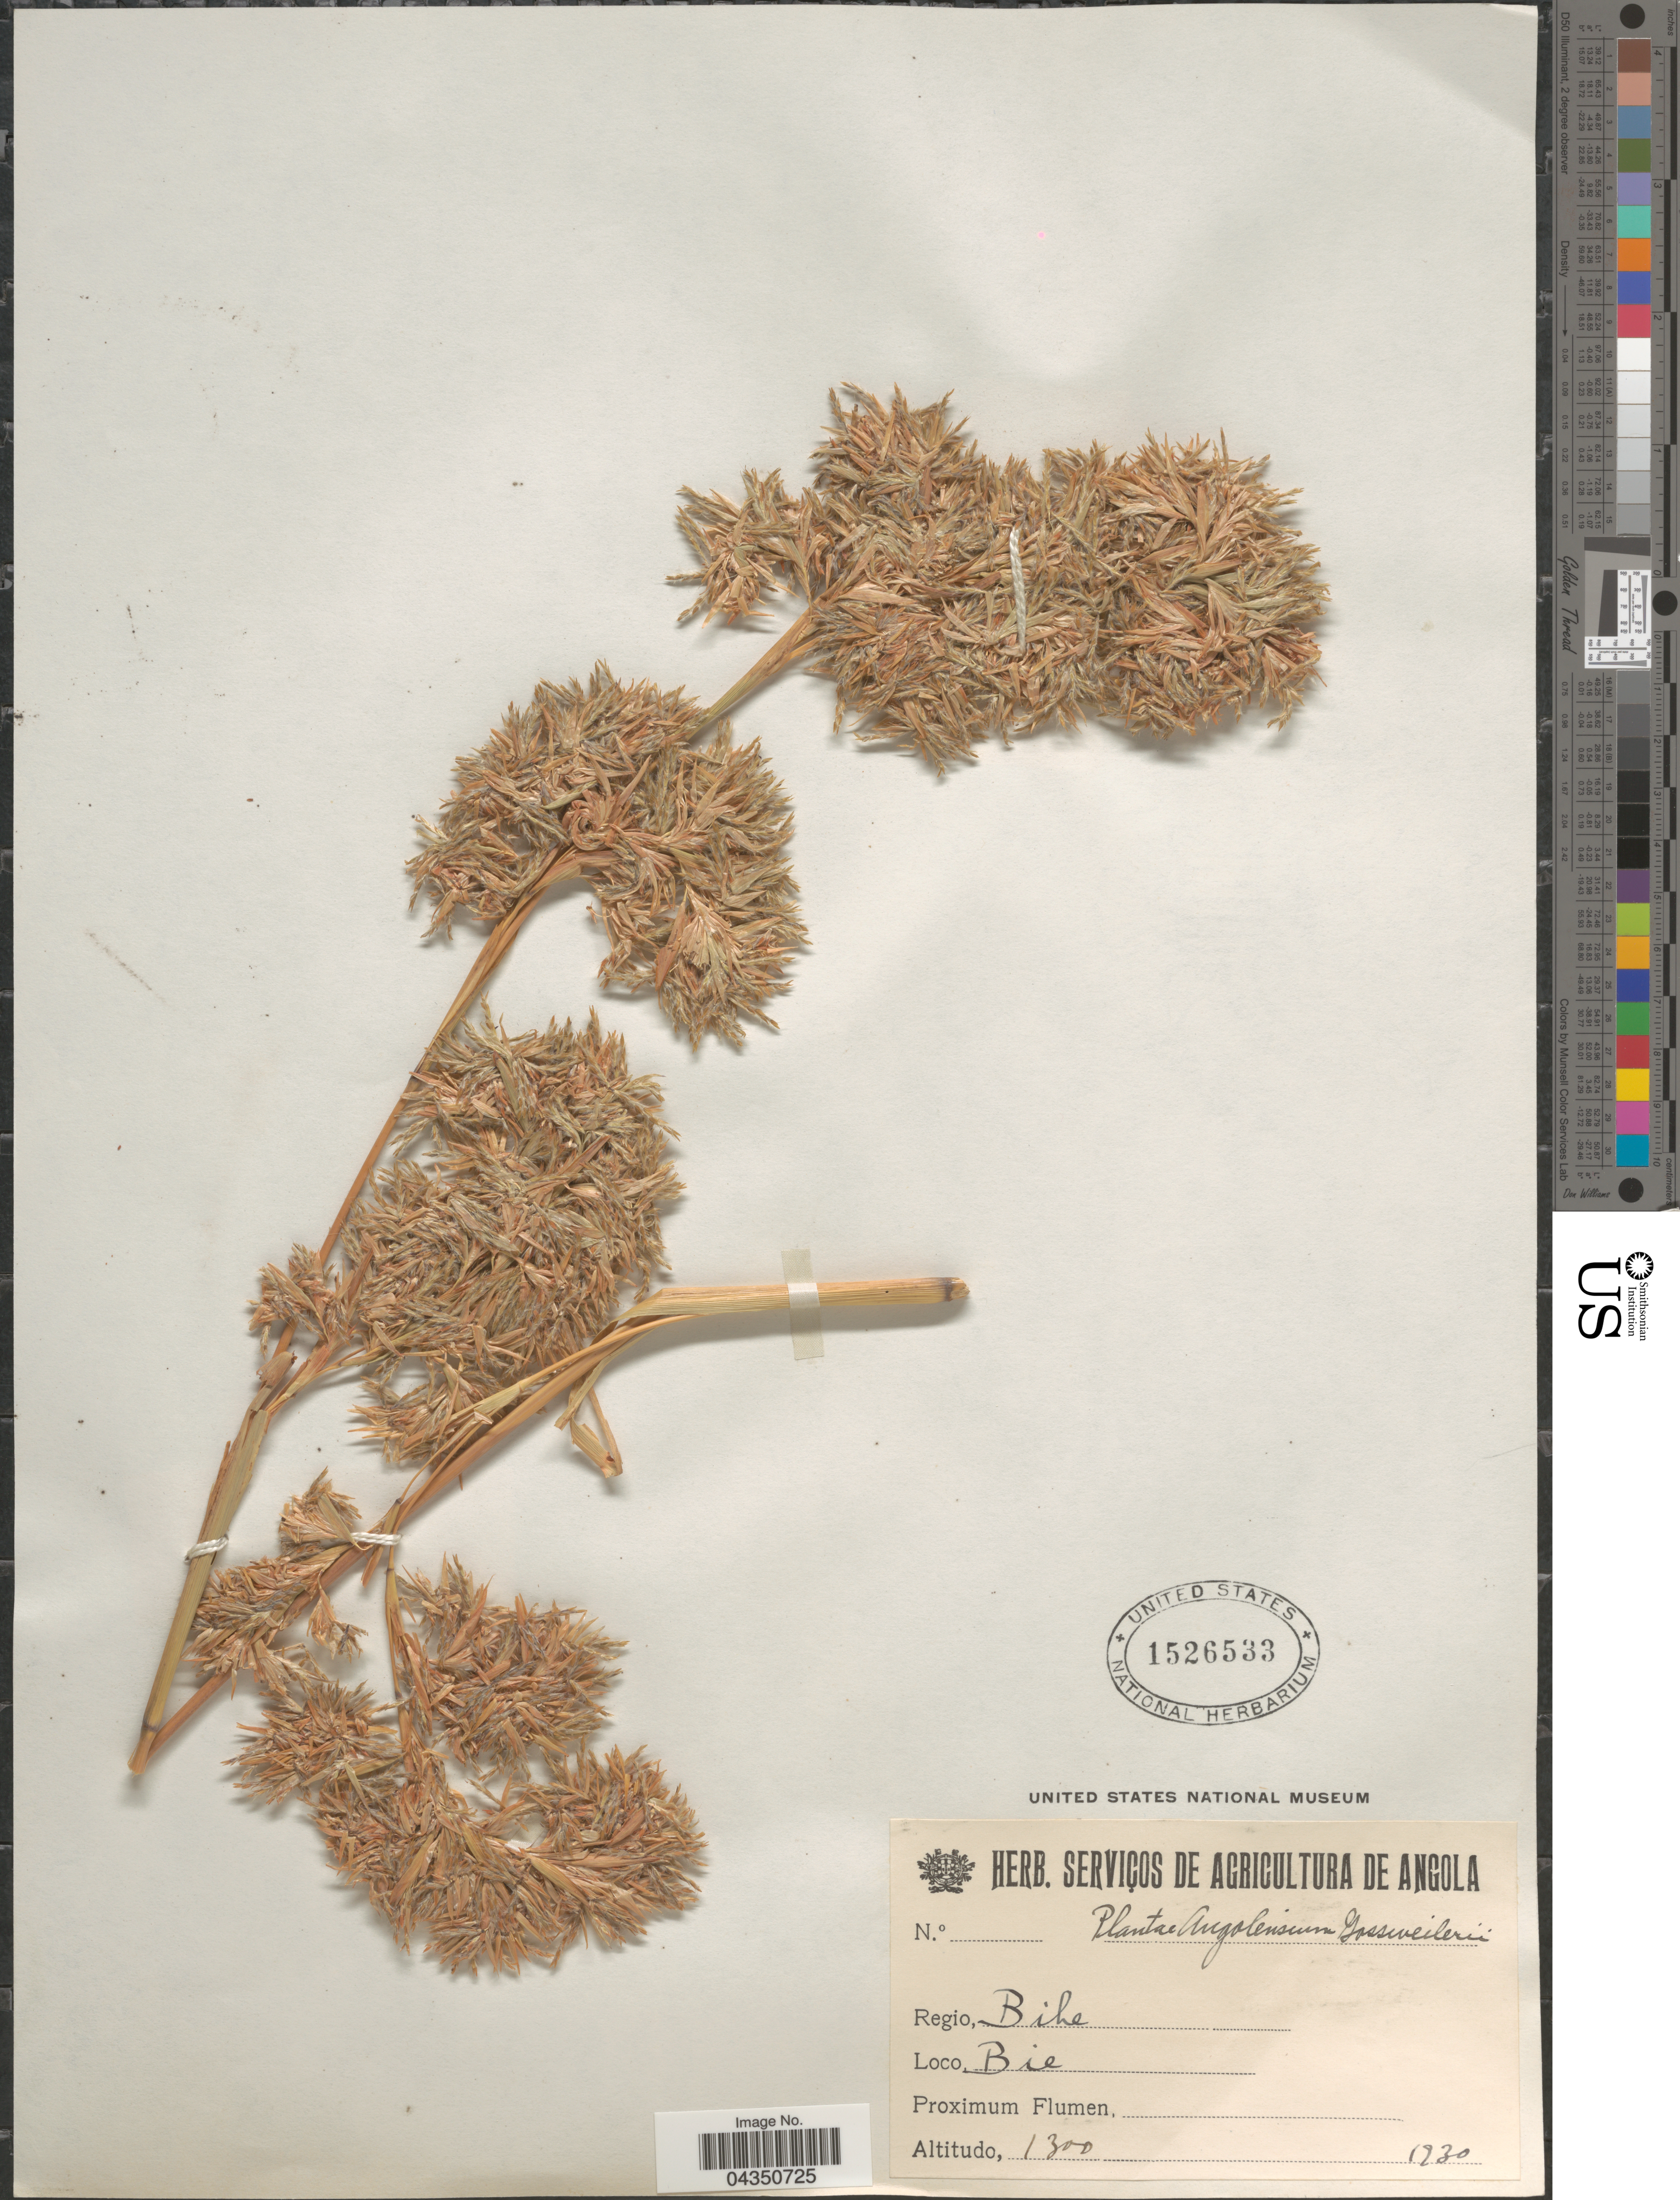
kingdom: Plantae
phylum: Tracheophyta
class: Liliopsida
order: Poales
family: Poaceae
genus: Cymbopogon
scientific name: Cymbopogon sp.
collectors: ex herb. Servicos de Agricultura de Angola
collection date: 1930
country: Angola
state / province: Bie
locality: Regio, Bihe.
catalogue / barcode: US 1526533